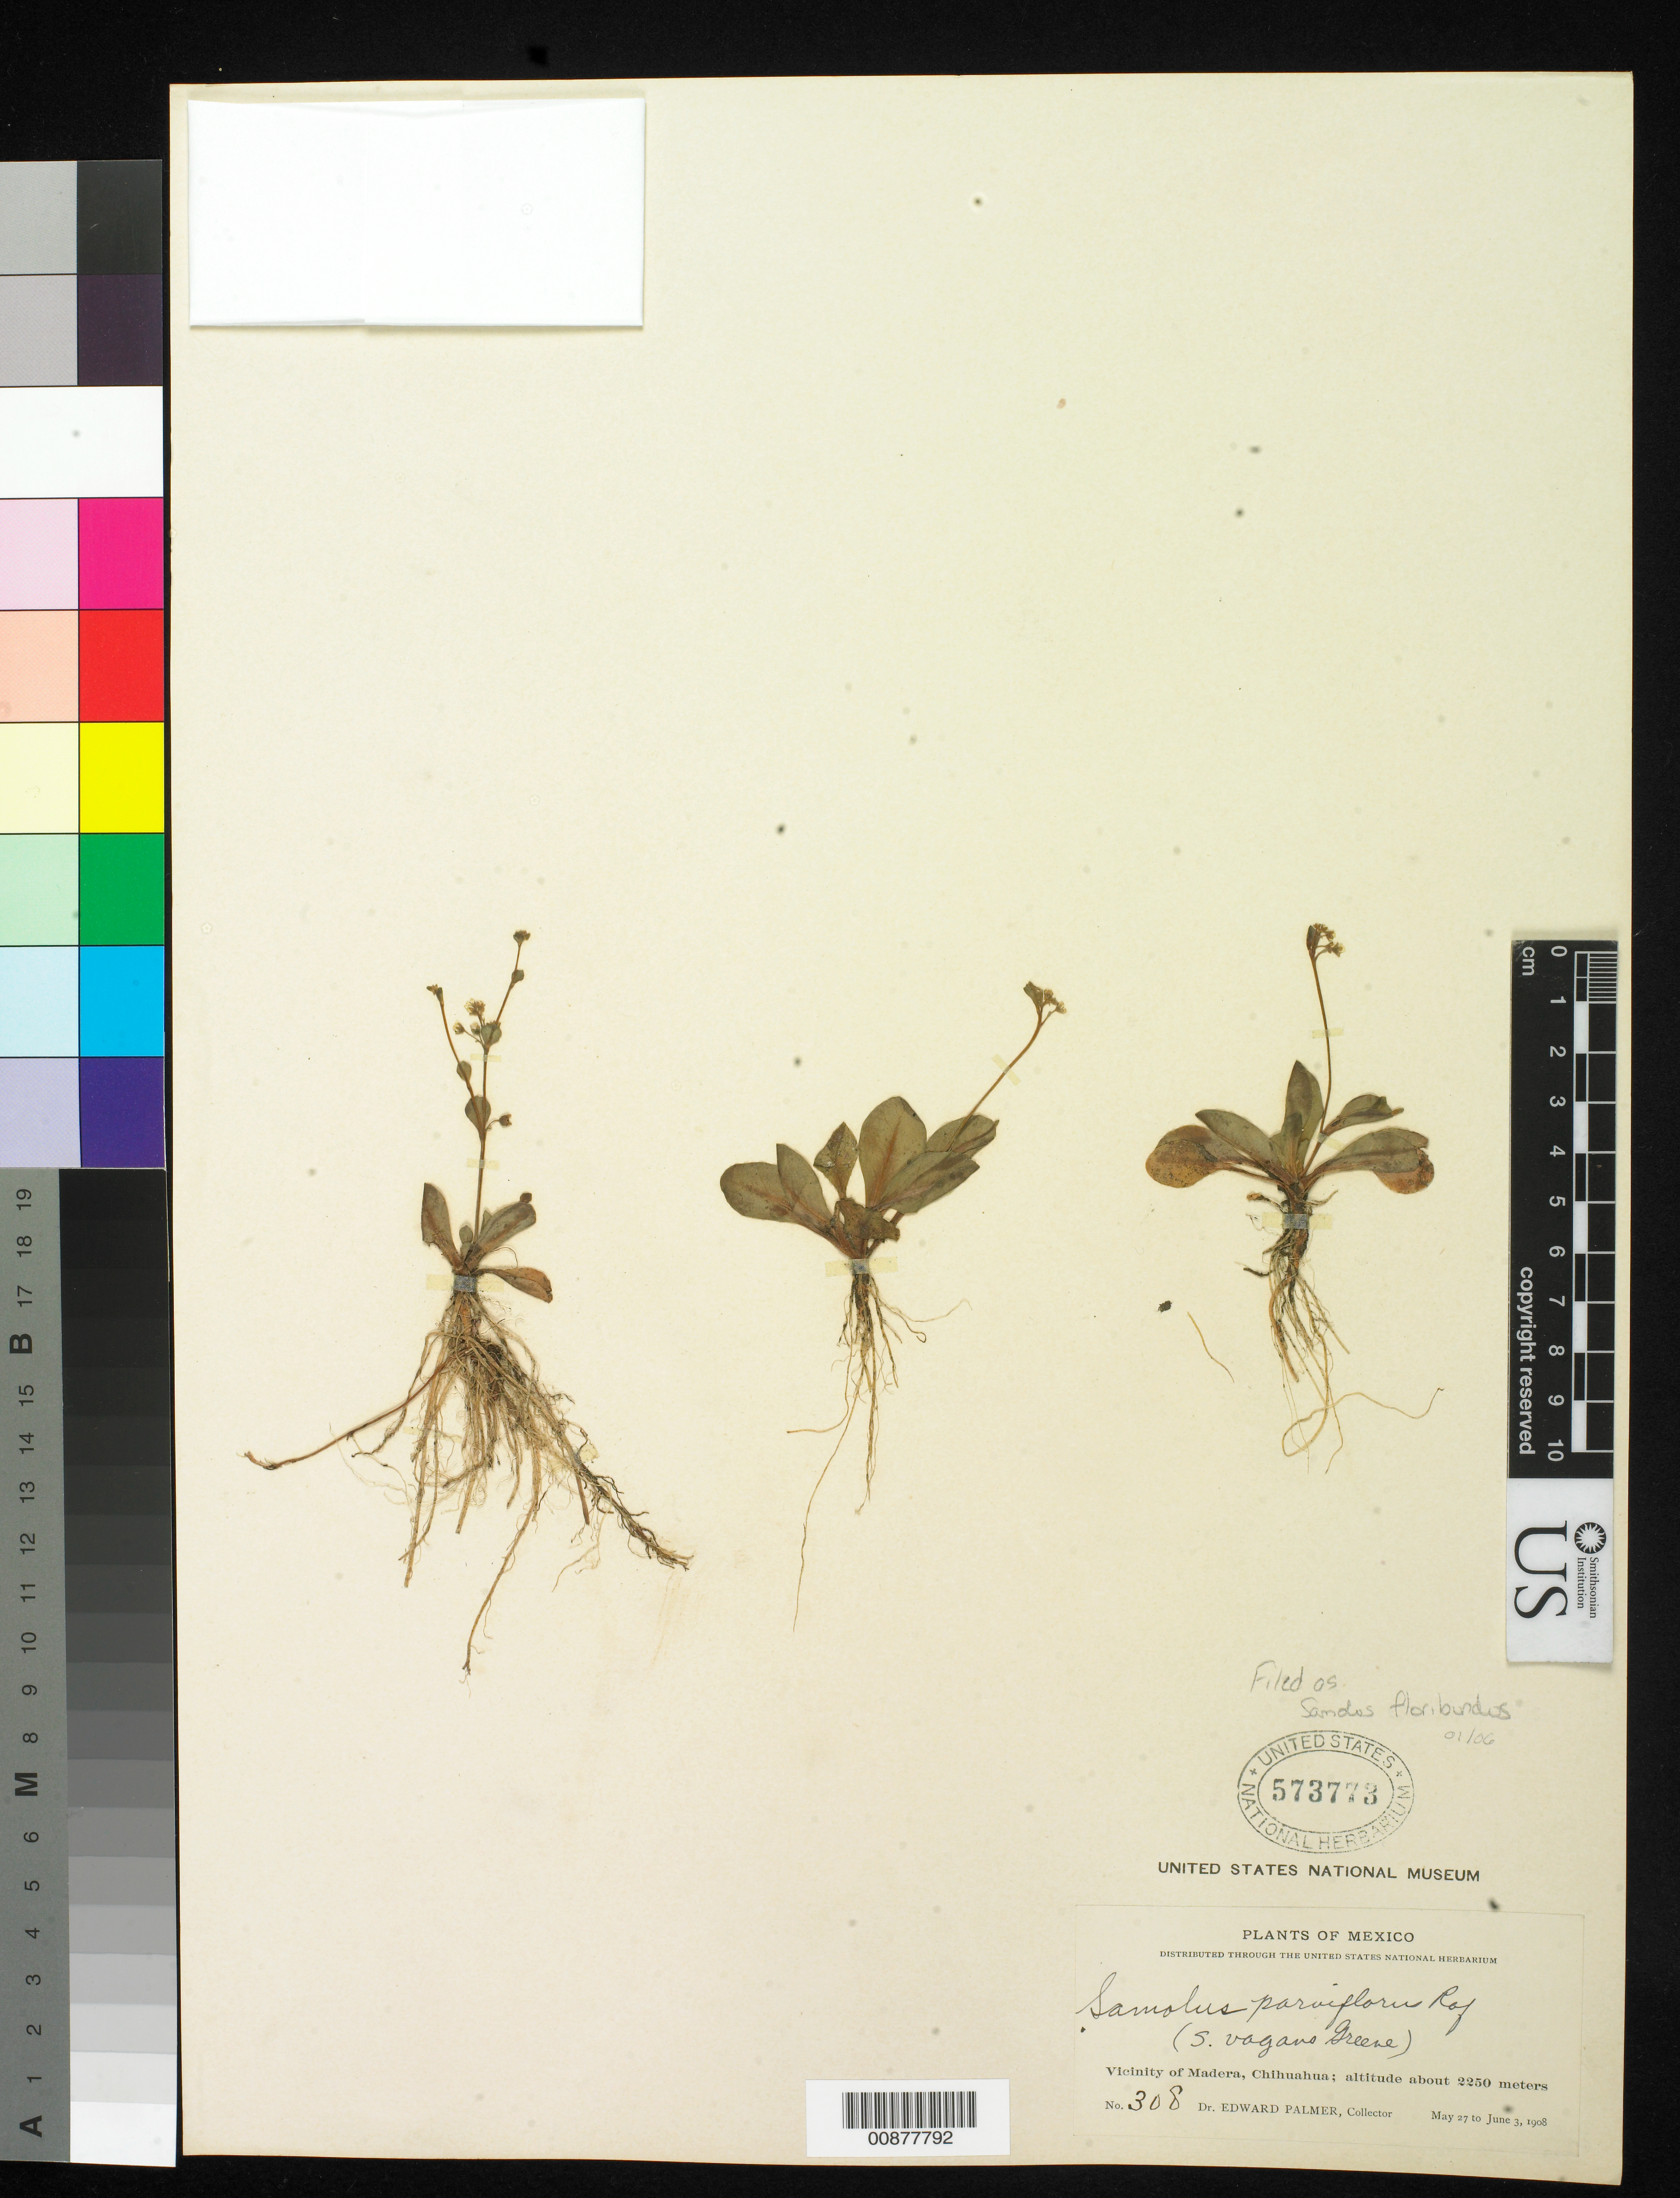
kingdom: Plantae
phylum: Tracheophyta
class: Magnoliopsida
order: Ericales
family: Primulaceae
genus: Samolus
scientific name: Samolus floribundus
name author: Kunth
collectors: E. Palmer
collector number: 308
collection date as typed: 27 May 1908 to 03 Jun 1908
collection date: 1908-05-27/1908-06-03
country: Mexico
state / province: Chihuahua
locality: Vicinity of Madera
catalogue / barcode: US 573773